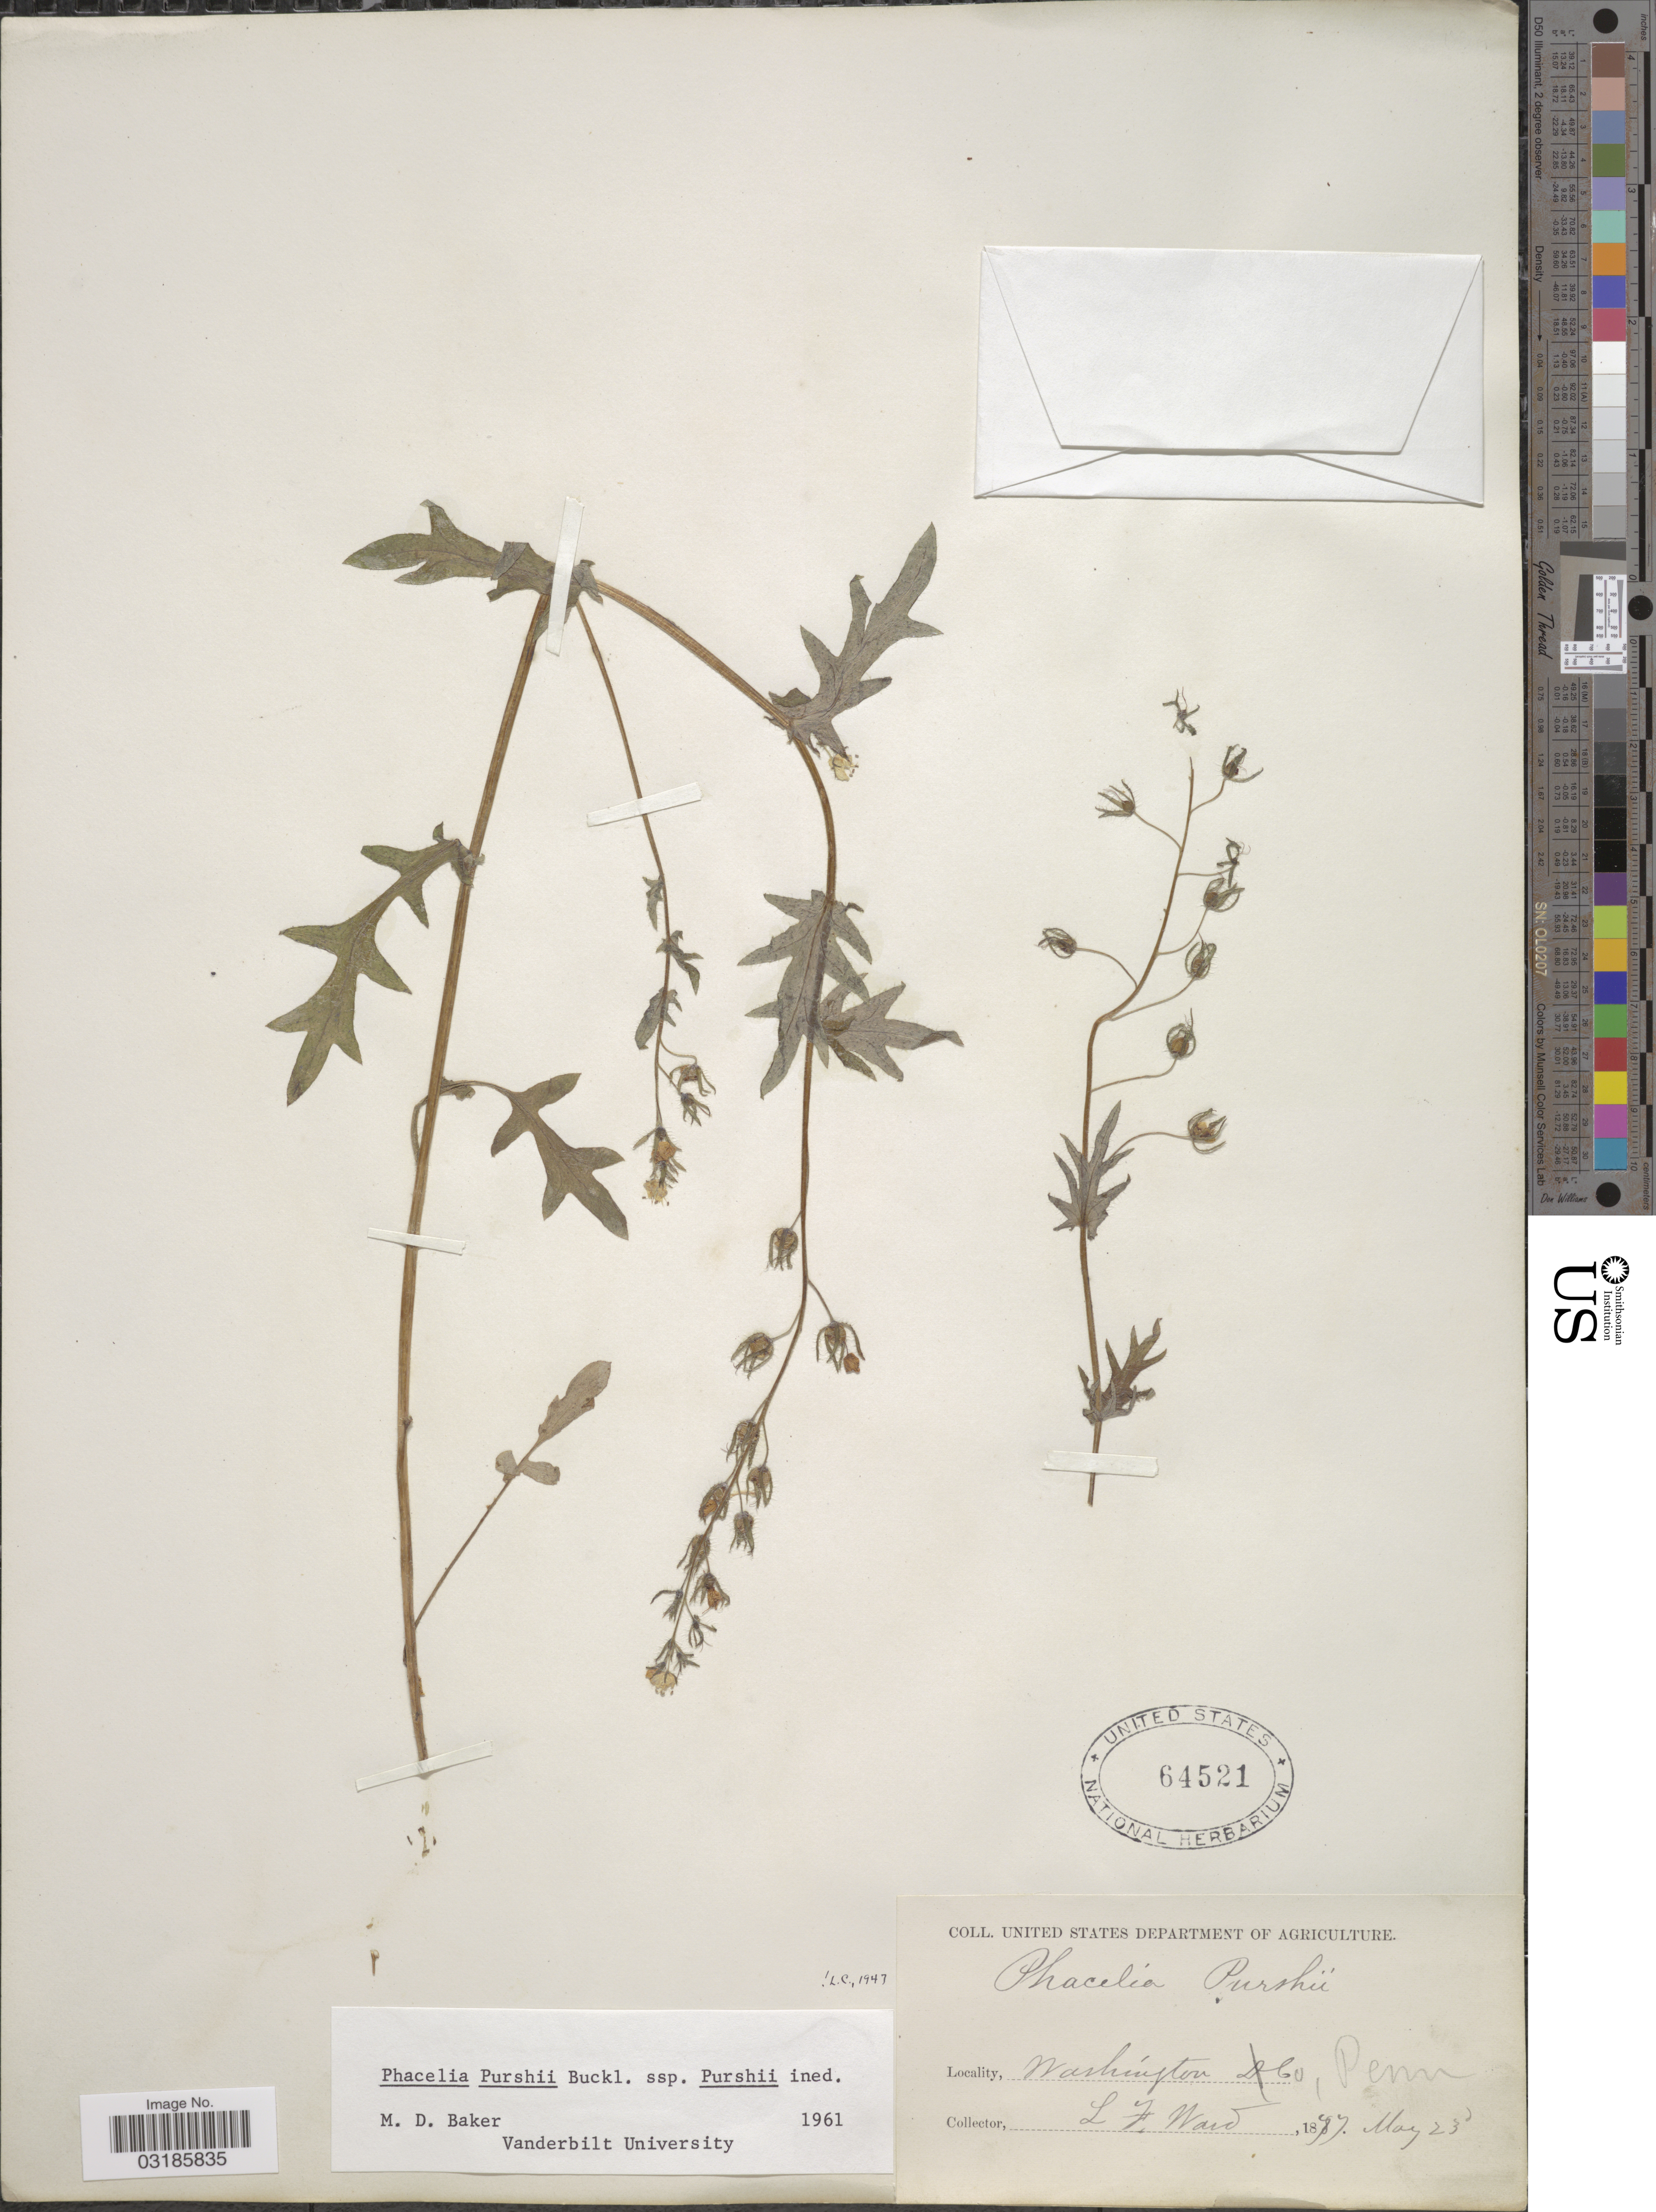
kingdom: Plantae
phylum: Tracheophyta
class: Magnoliopsida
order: Boraginales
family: Hydrophyllaceae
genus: Phacelia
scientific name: Phacelia purshii subsp. purshii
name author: Buckley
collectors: L. Ward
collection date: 1877-05-23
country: United States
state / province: Pennsylvania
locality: Washington Co.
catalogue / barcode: US 64521